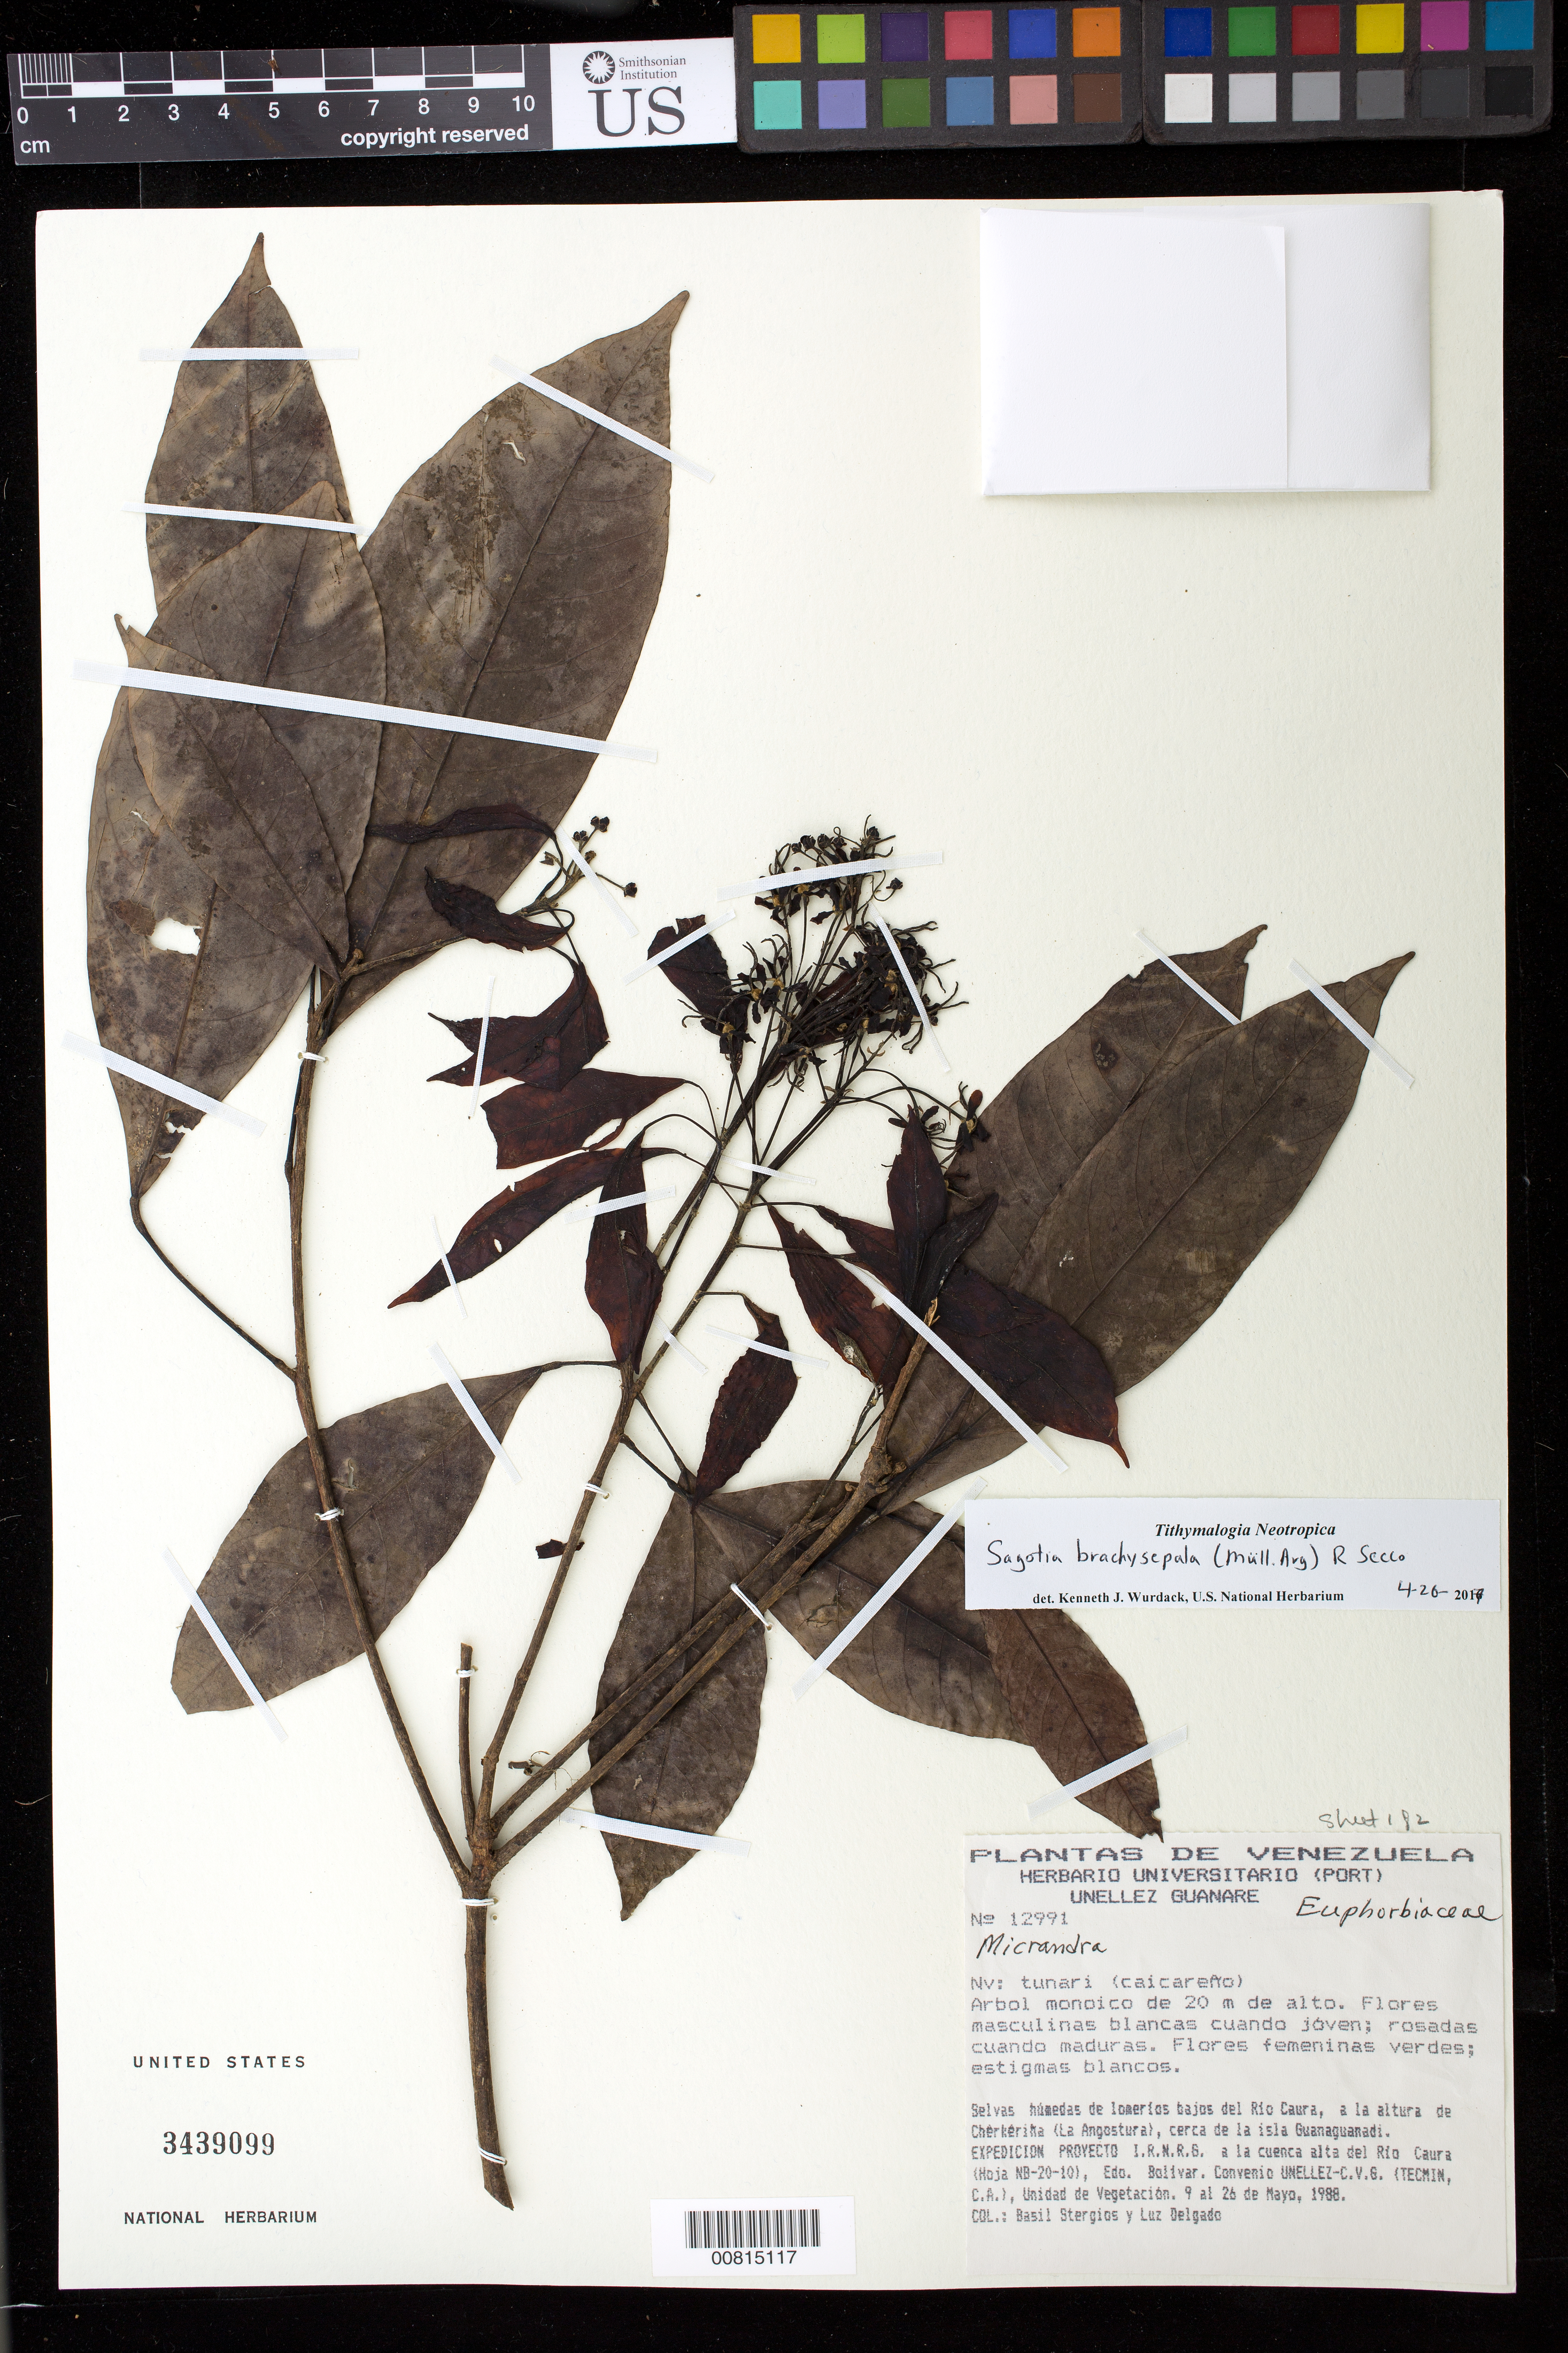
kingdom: Plantae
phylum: Tracheophyta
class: Magnoliopsida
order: Malpighiales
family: Euphorbiaceae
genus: Sagotia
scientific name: Sagotia brachysepala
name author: (Müll. Arg.) Secco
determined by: Wurdack, Kenneth J., (US), Smithsonian Institution - National Museum of Natural History (UNITED STATES)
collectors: B. G. Stergios & L. Delgado V.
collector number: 12991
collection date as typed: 9-May-88 to 26-May-88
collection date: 1988-05-09/1988-05-26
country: Venezuela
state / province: Bolívar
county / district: Sucre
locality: Río Caura, Chêrkériña (La Angostura), cerca de isla Guanaguanadi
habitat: Selvas húmedas de lomerios bajos del río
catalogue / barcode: US 3439099